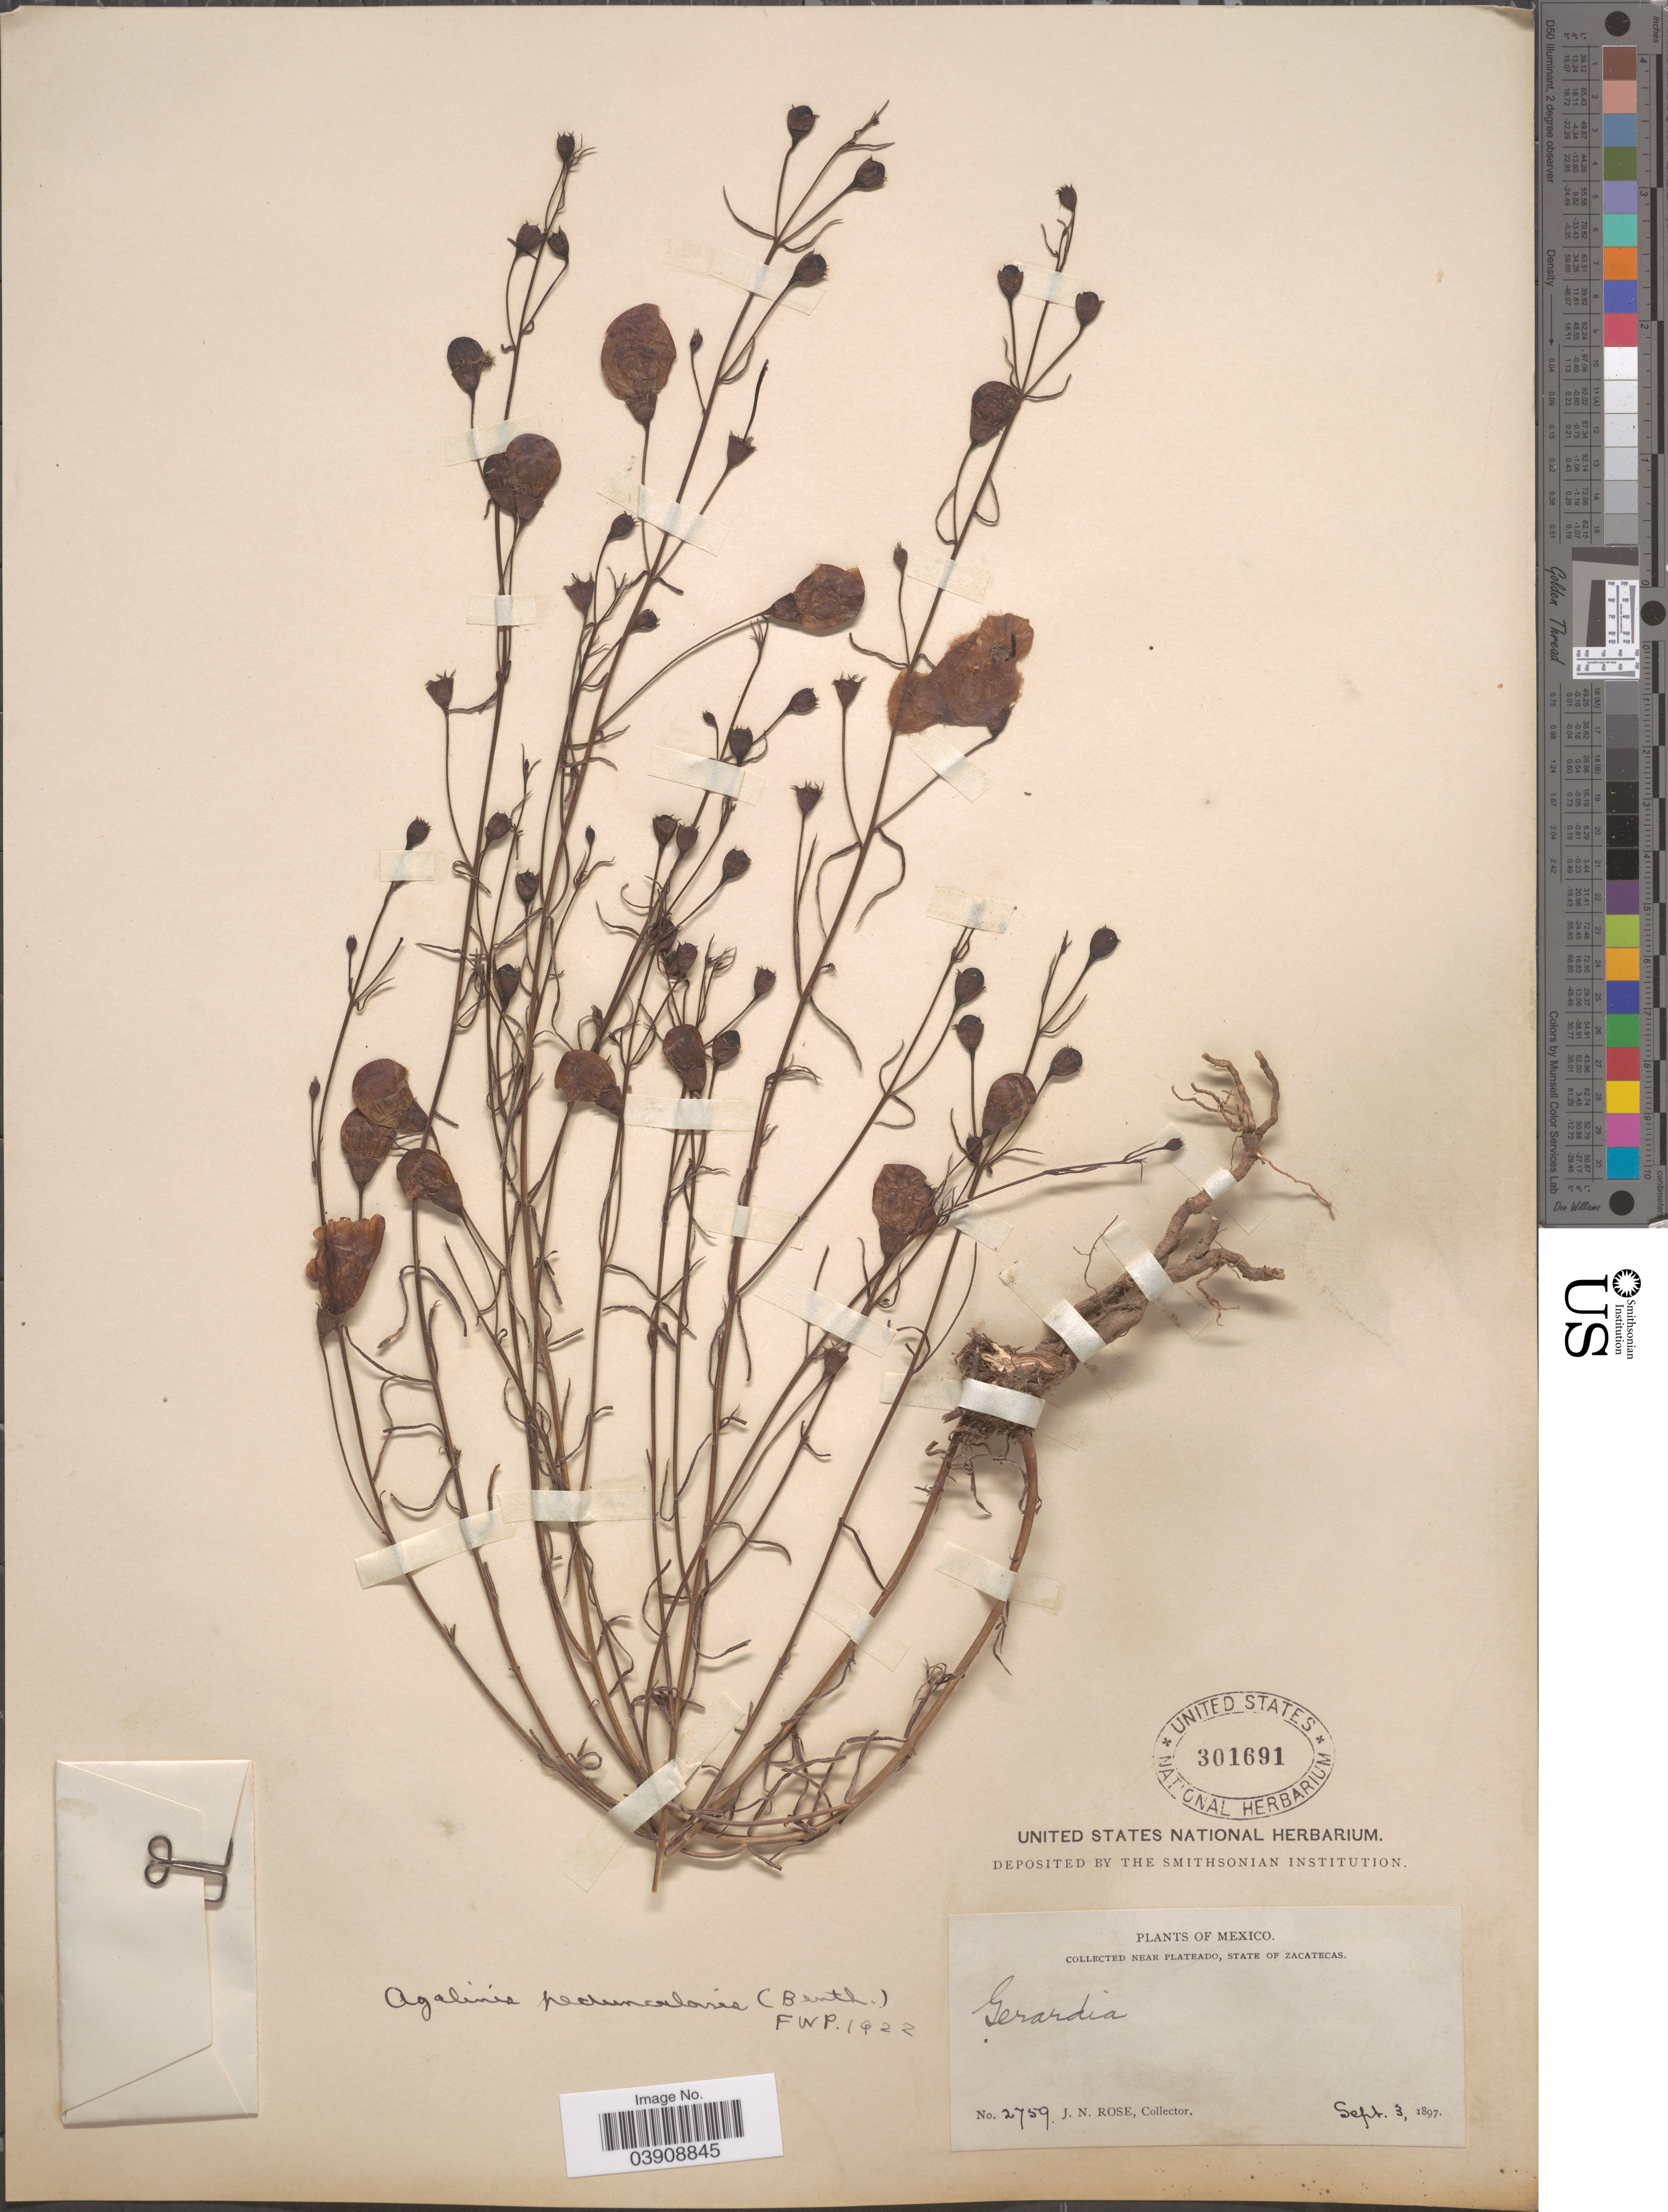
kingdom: Plantae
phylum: Tracheophyta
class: Magnoliopsida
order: Lamiales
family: Orobanchaceae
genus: Agalinis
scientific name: Agalinis peduncularis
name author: (Benth.) Pennell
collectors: J. N. Rose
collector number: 2759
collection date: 1897-09-03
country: Mexico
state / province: Zacatecas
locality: Near Plateado.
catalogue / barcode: US 301691